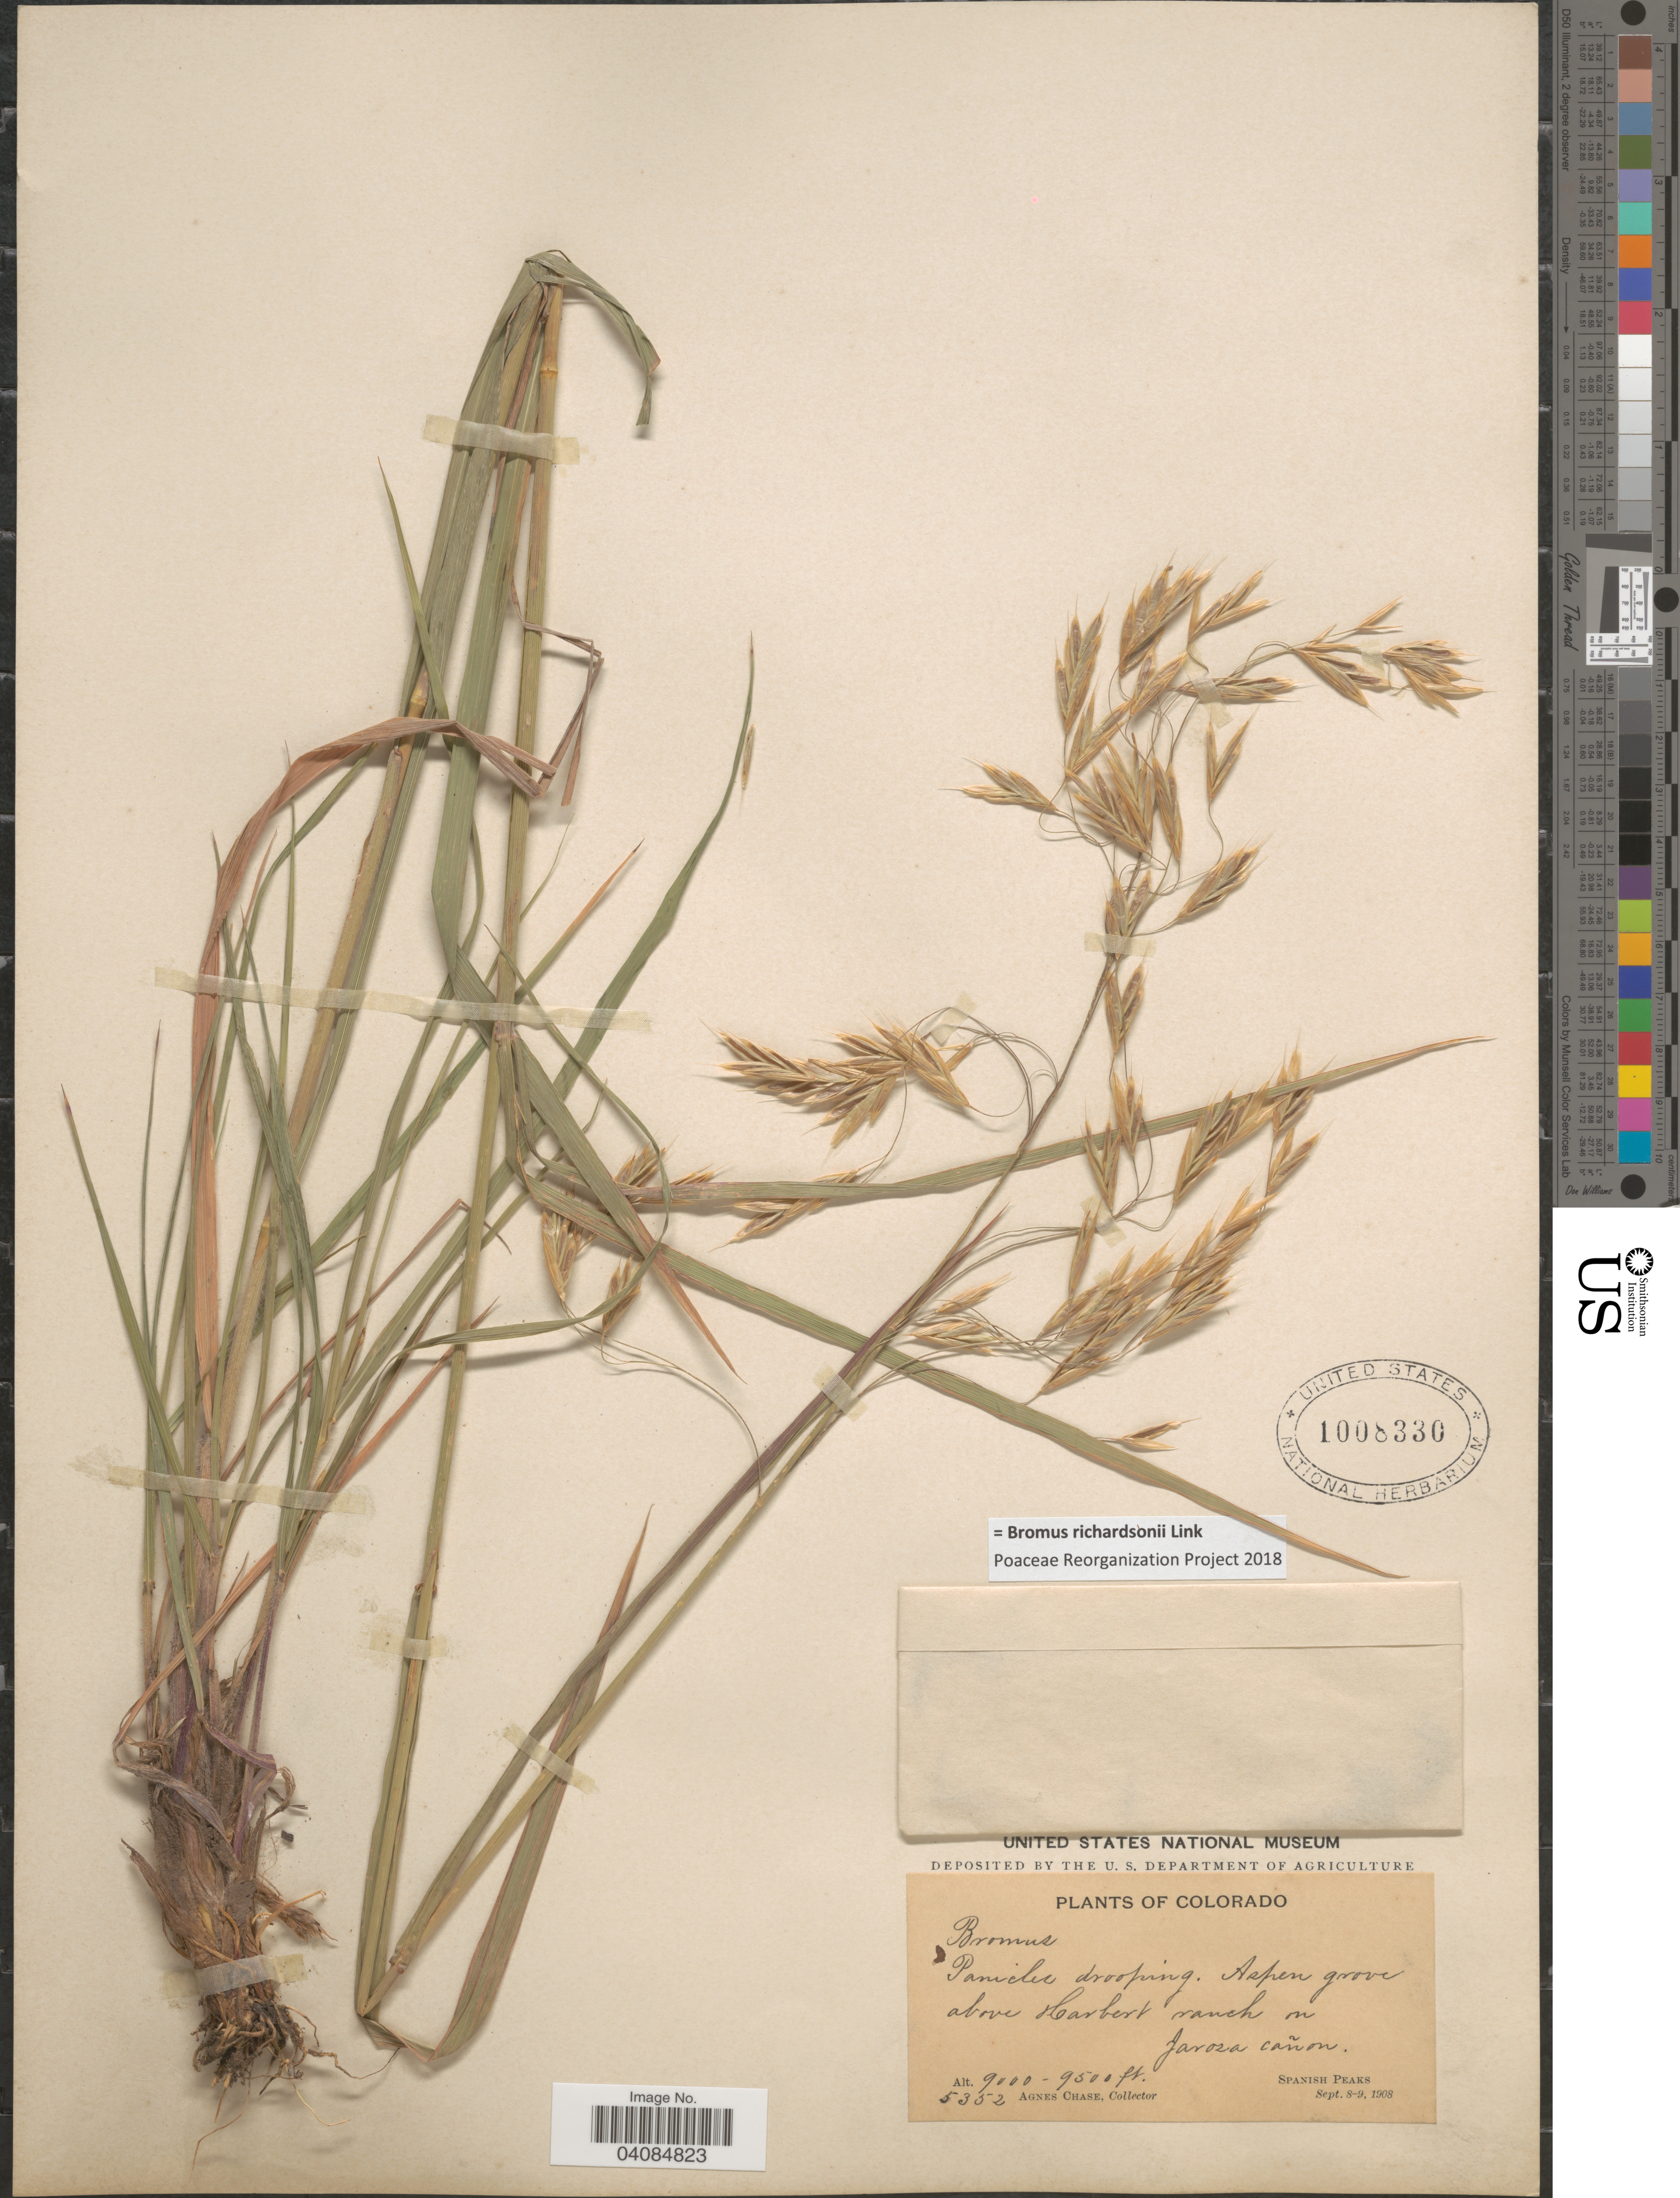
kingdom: Plantae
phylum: Tracheophyta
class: Liliopsida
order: Poales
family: Poaceae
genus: Bromus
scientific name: Bromus richardsonii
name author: Link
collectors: A. Chase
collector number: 5352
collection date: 1908-09-08/1908-09-09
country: United States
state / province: Colorado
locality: Aspen grove above Harbert ranch on Jarosa cañon. Spanish Peaks.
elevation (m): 2743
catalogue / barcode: US 1008330